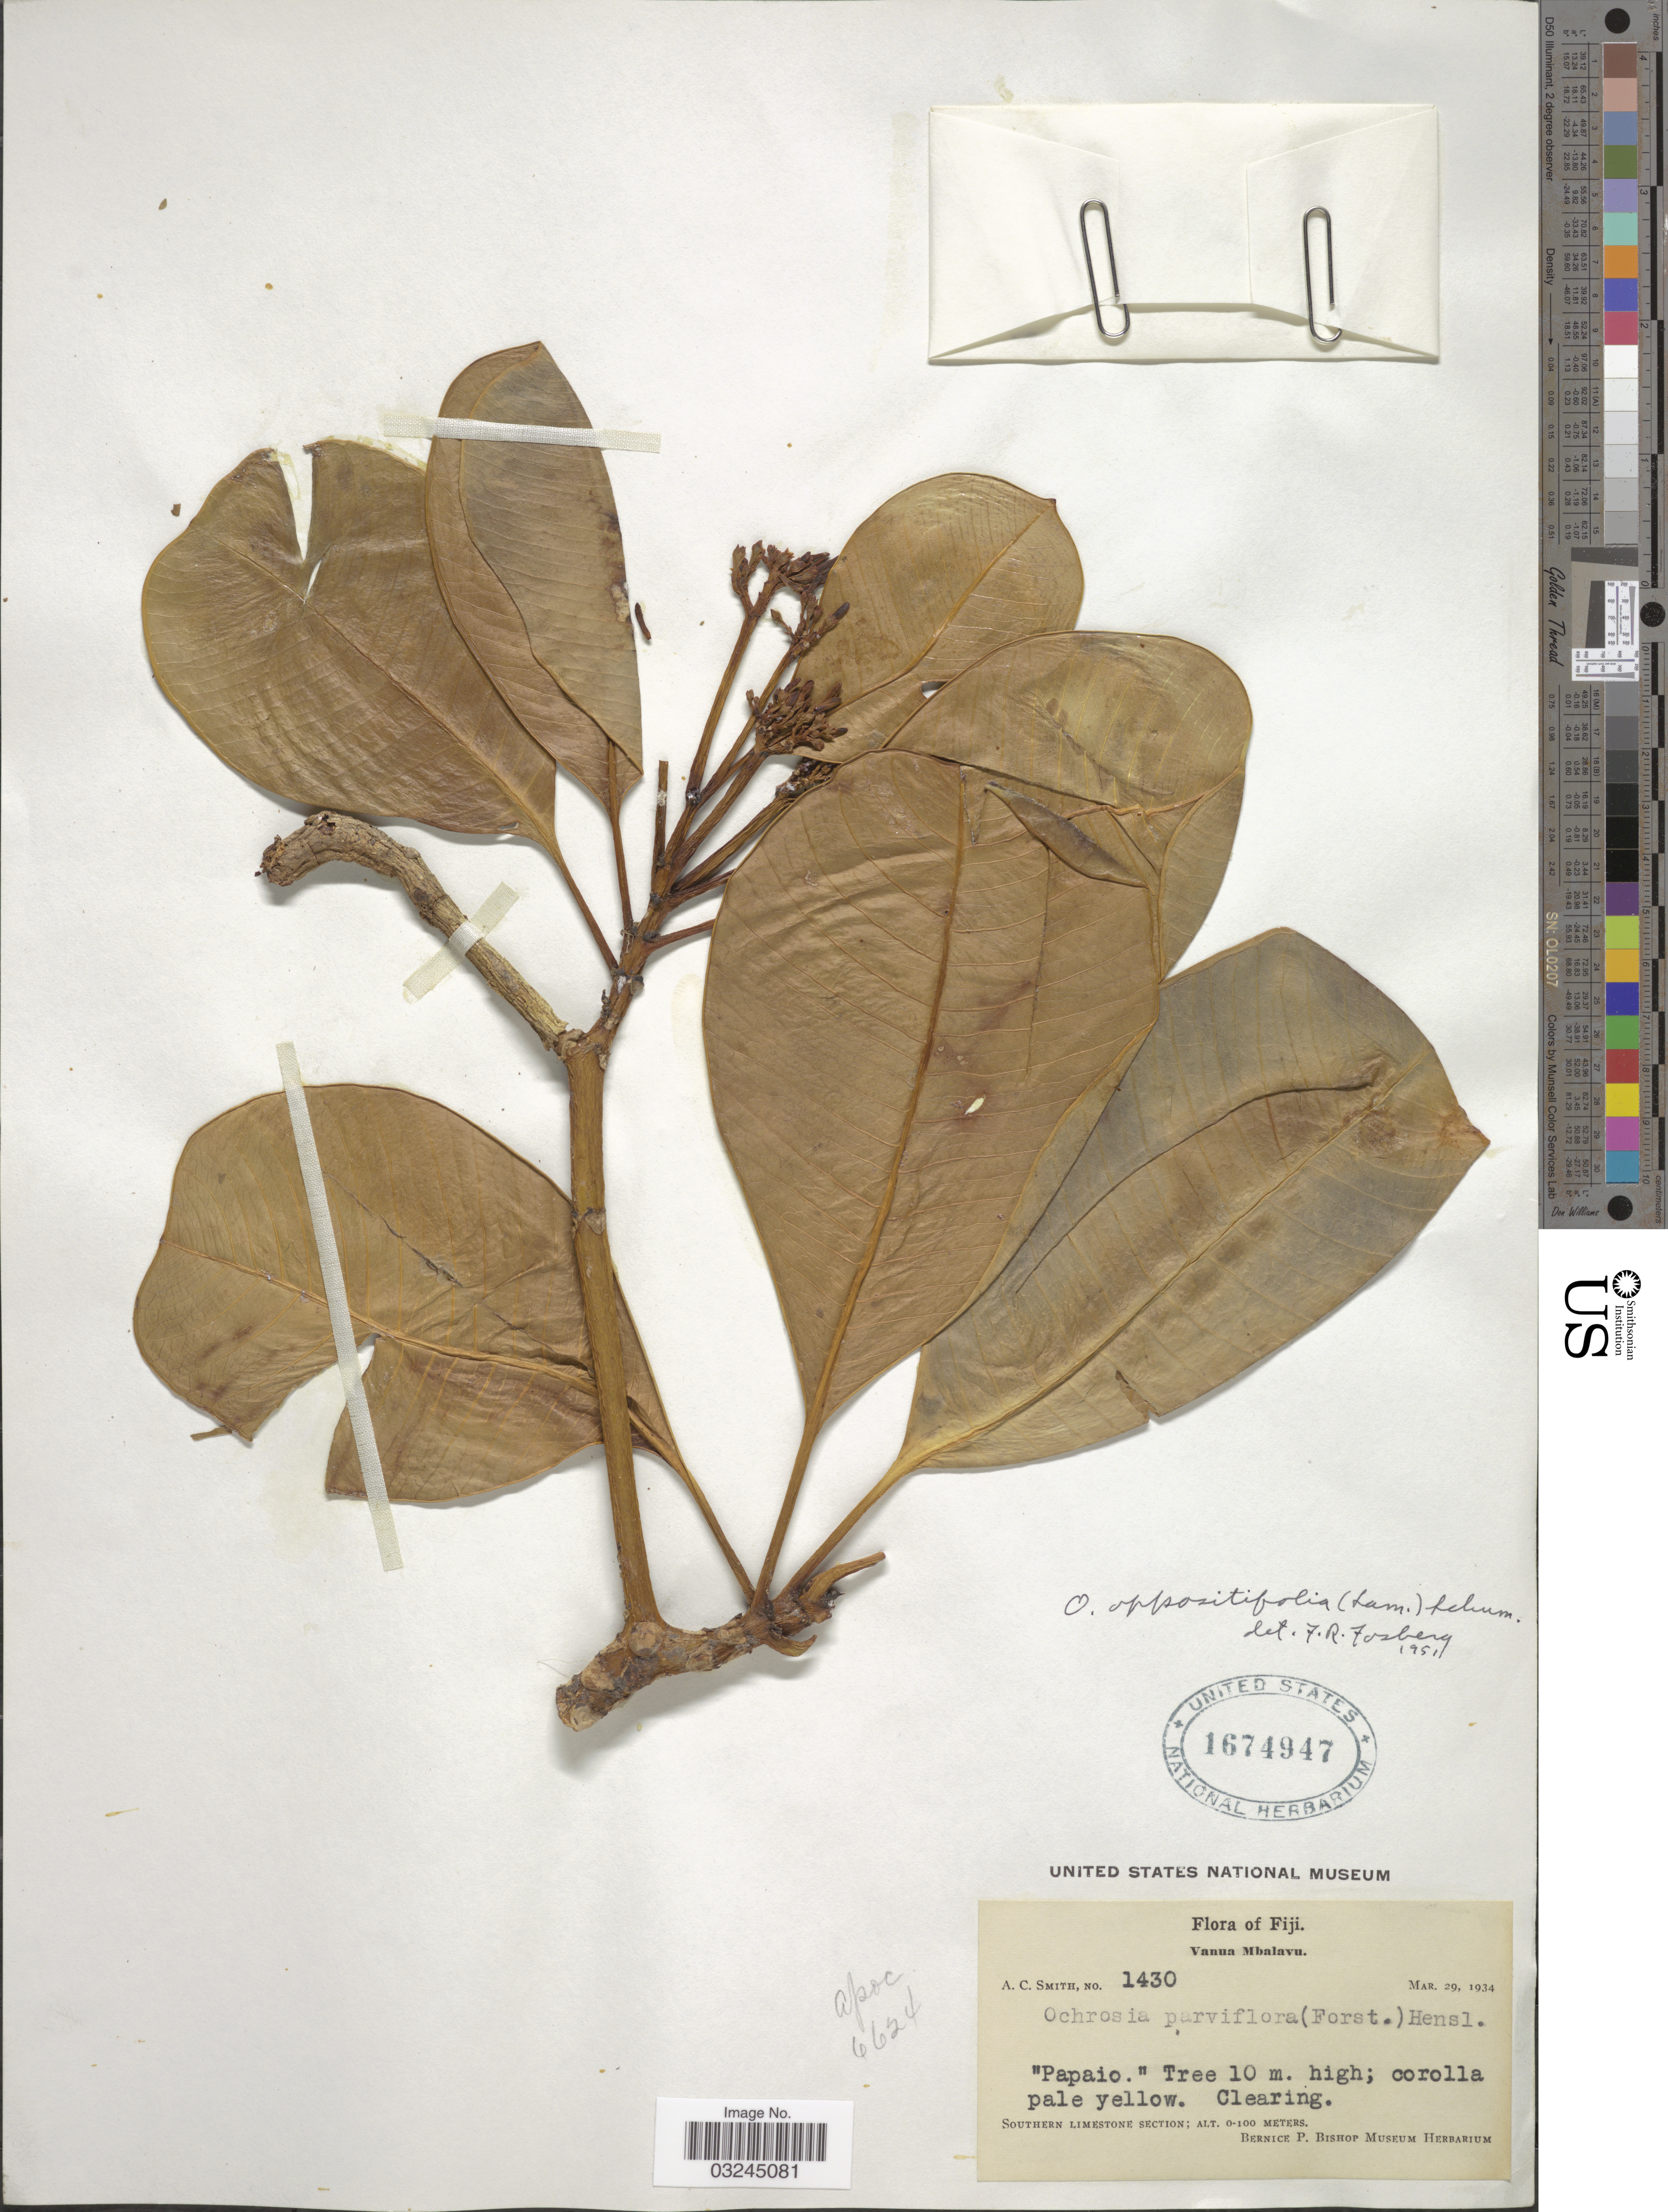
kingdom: Plantae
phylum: Tracheophyta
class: Magnoliopsida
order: Gentianales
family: Apocynaceae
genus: Ochrosia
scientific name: Ochrosia oppositifolia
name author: (Lam.) K. Schum.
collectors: A. C. Smith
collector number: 1430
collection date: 1934-03-29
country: Fiji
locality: Vanua Mbalavu. Southern limestone secton.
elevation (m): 0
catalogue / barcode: US 1674947